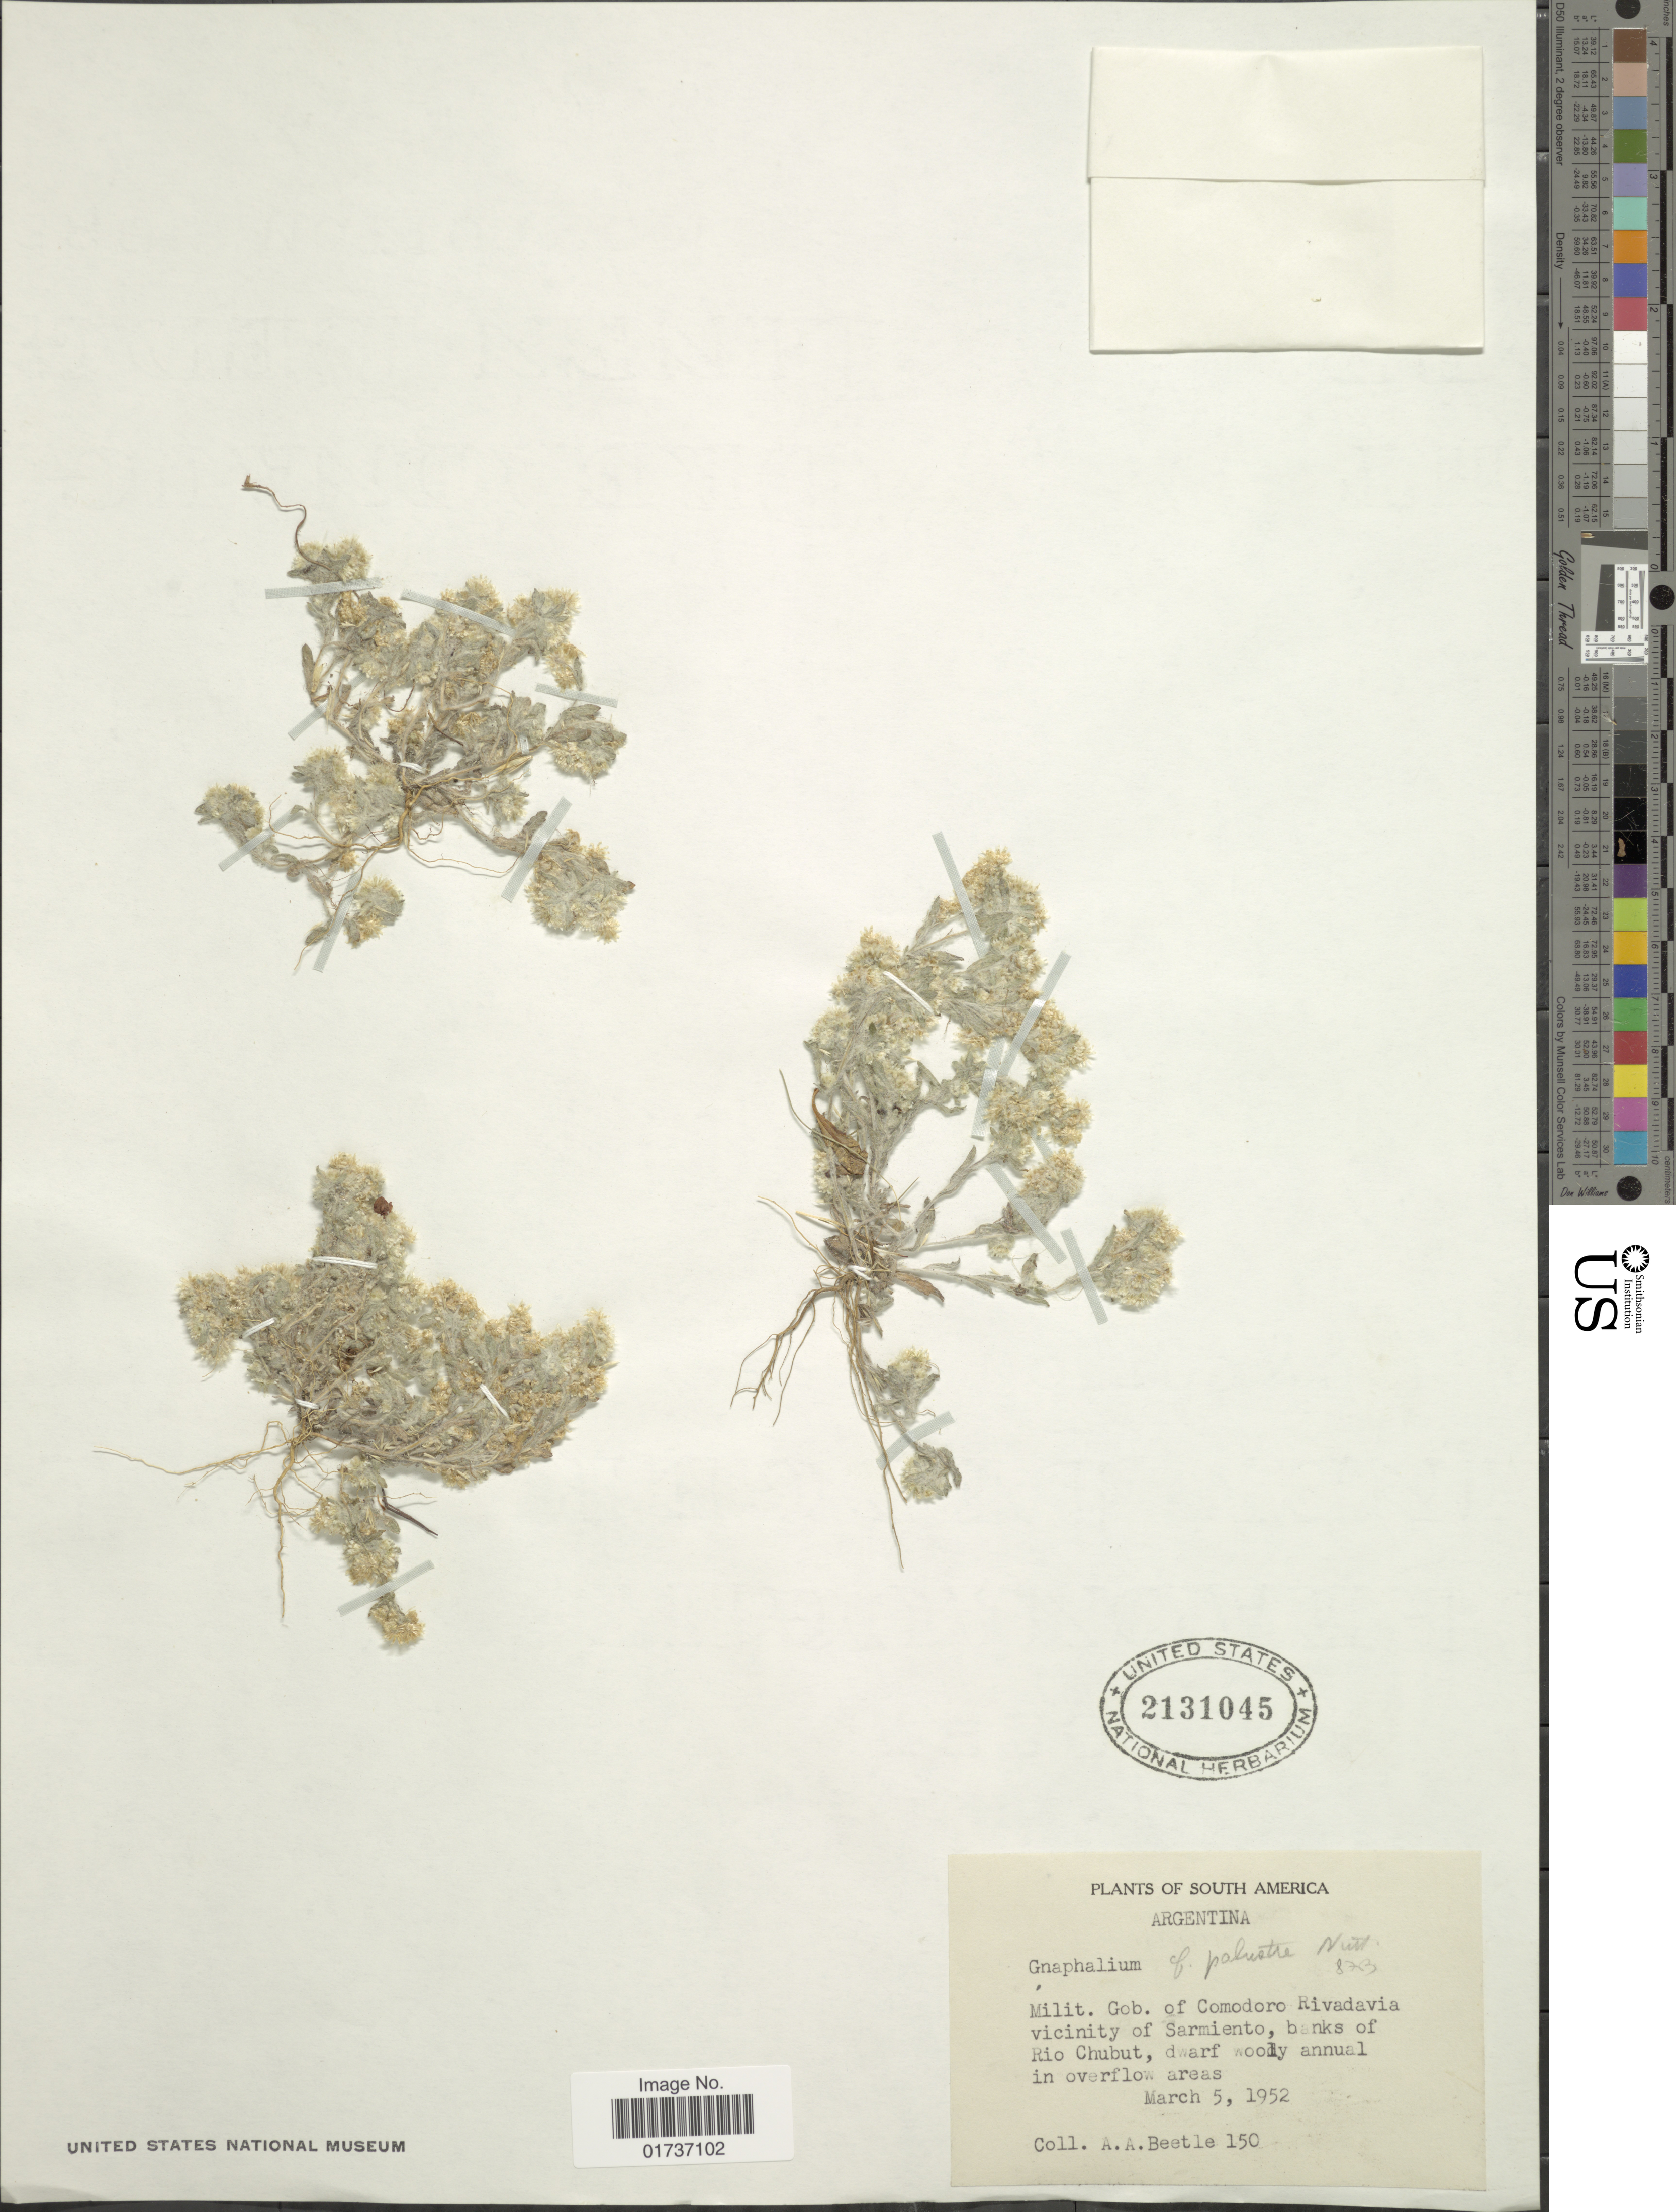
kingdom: Plantae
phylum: Tracheophyta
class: Magnoliopsida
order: Asterales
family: Asteraceae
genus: Gnaphalium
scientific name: Gnaphalium palustre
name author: Nutt.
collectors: A. A. Beetle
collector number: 150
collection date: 1952-03-05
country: Argentina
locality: Milit Gob of Comodoro Rivadivia vicinity of Sarmiento, banks of Rio Chubut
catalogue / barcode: US 2131045